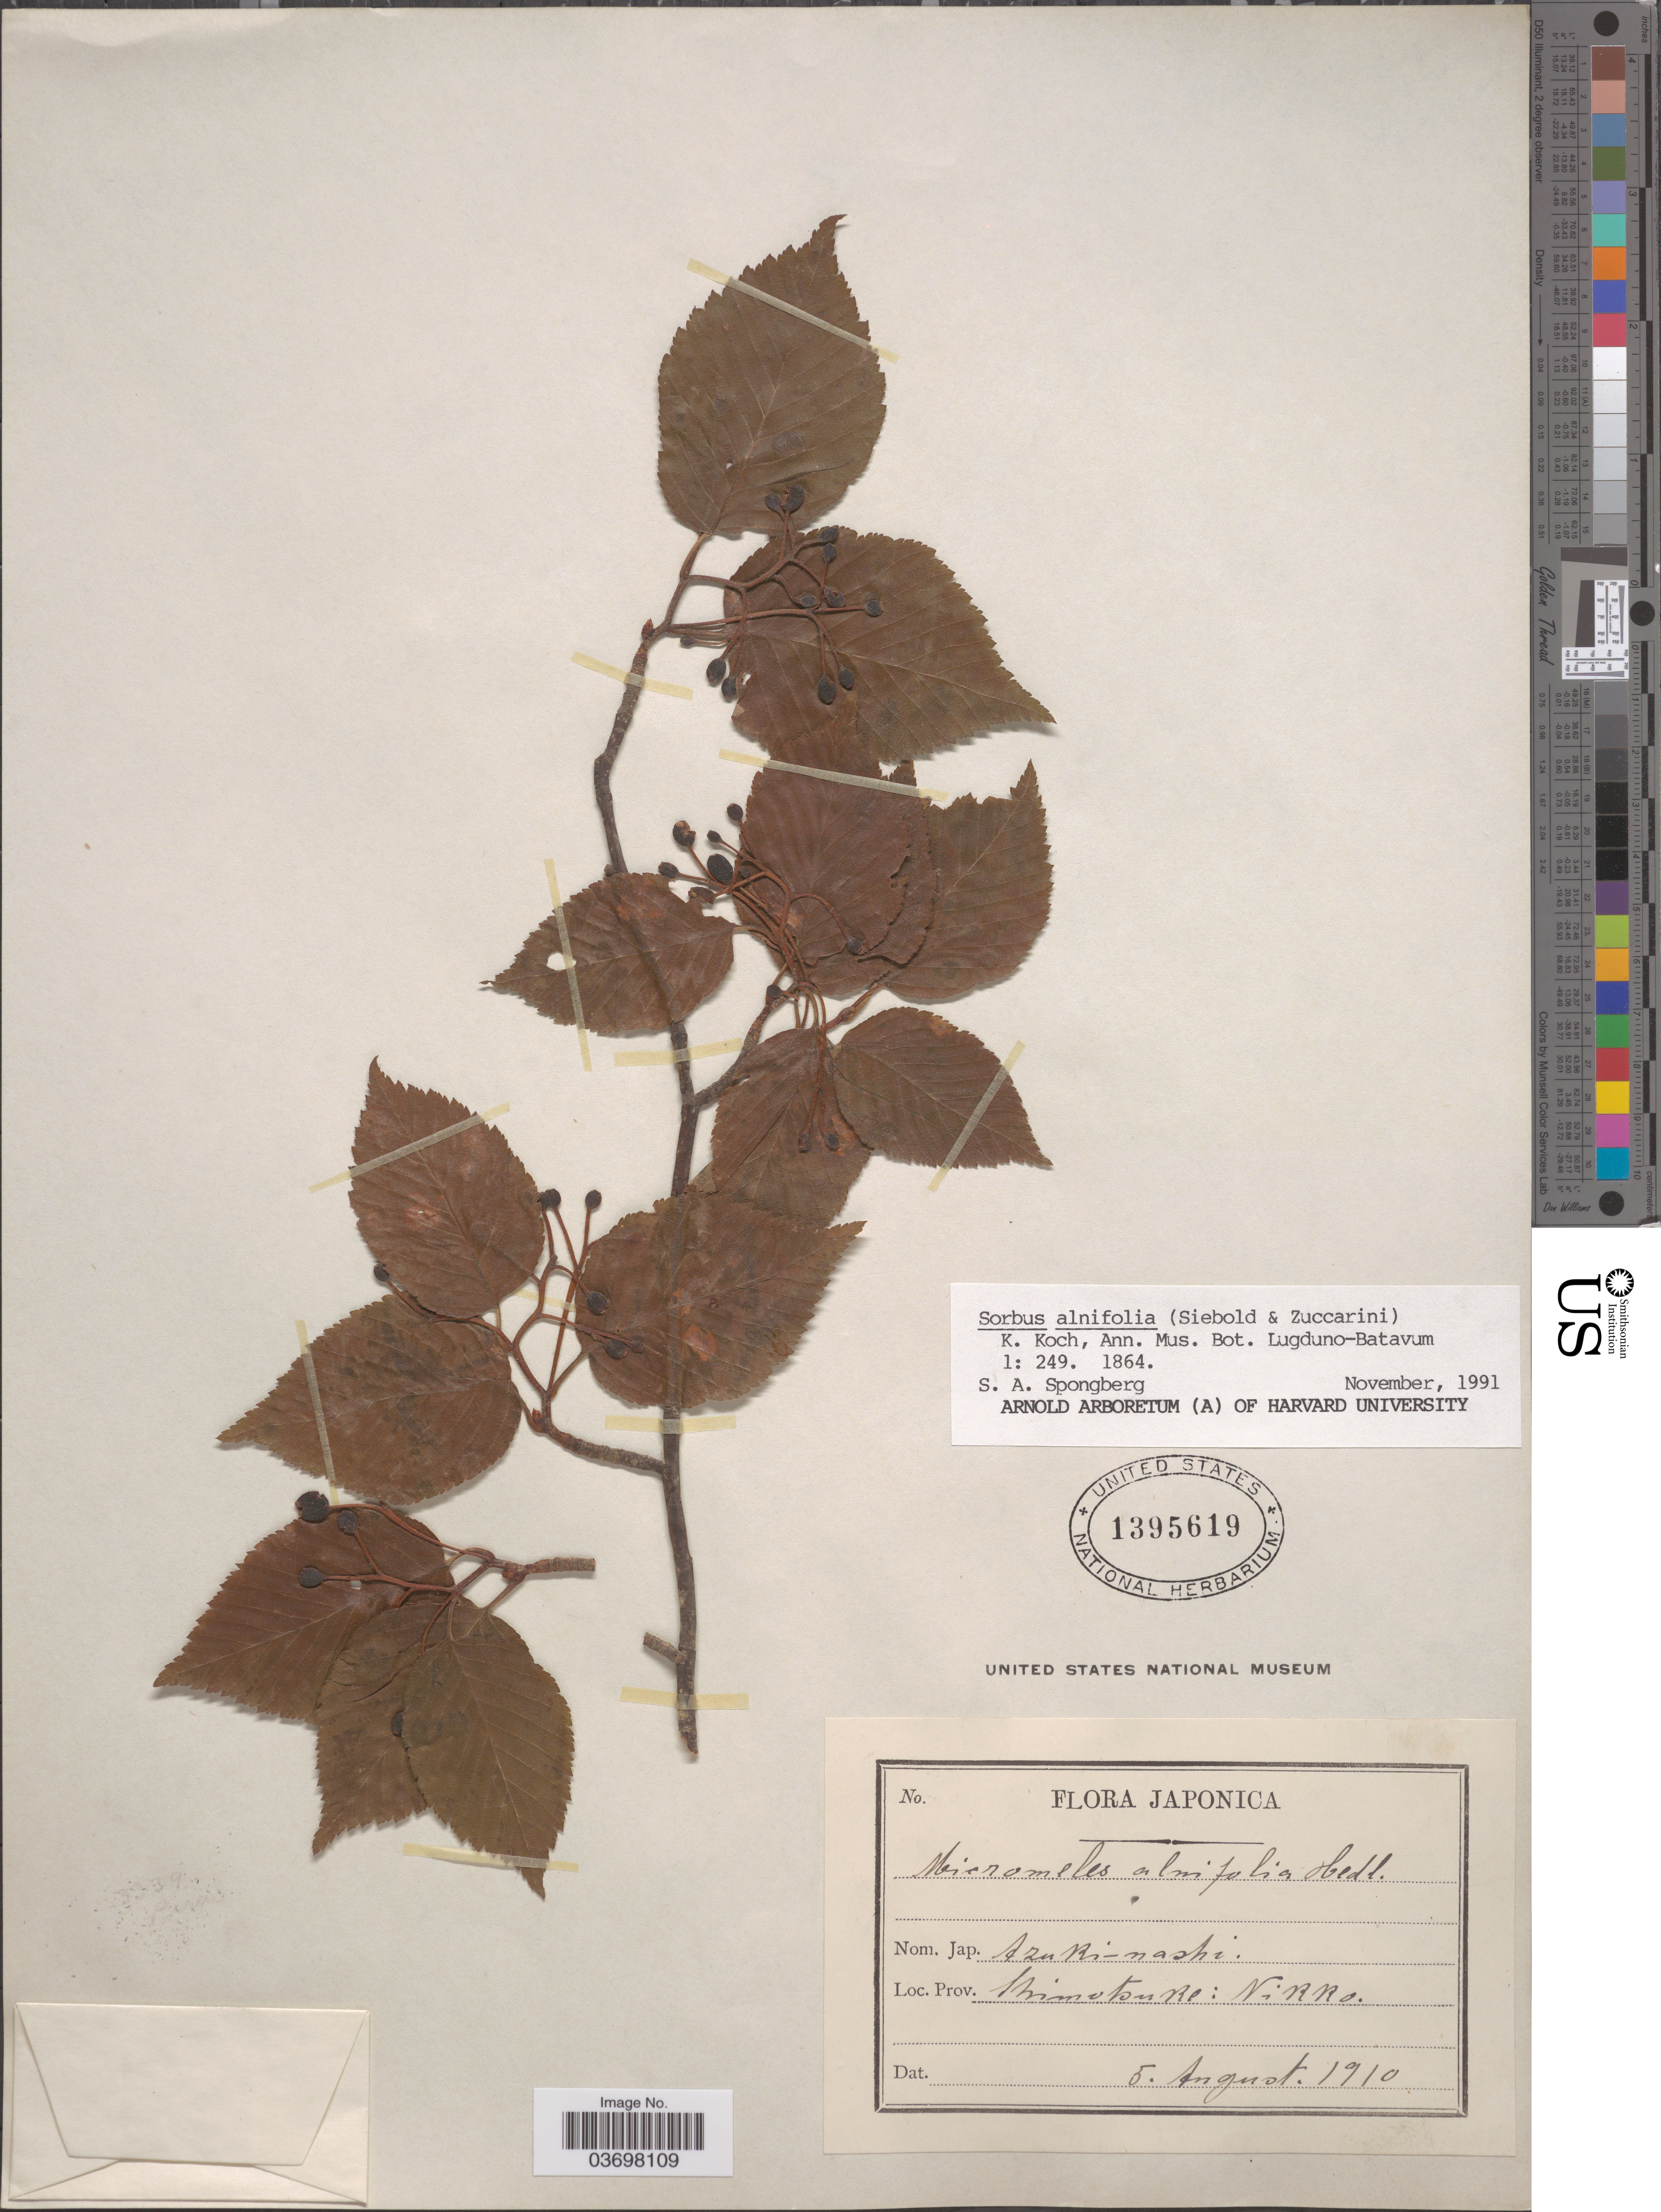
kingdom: Plantae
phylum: Tracheophyta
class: Magnoliopsida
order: Rosales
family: Rosaceae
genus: Sorbus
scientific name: Sorbus alnifolia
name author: (Siebold & Zucc.) K. Koch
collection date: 1910-08-05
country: Japan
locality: Shimotsuke: Nikko.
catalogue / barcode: US 1395619